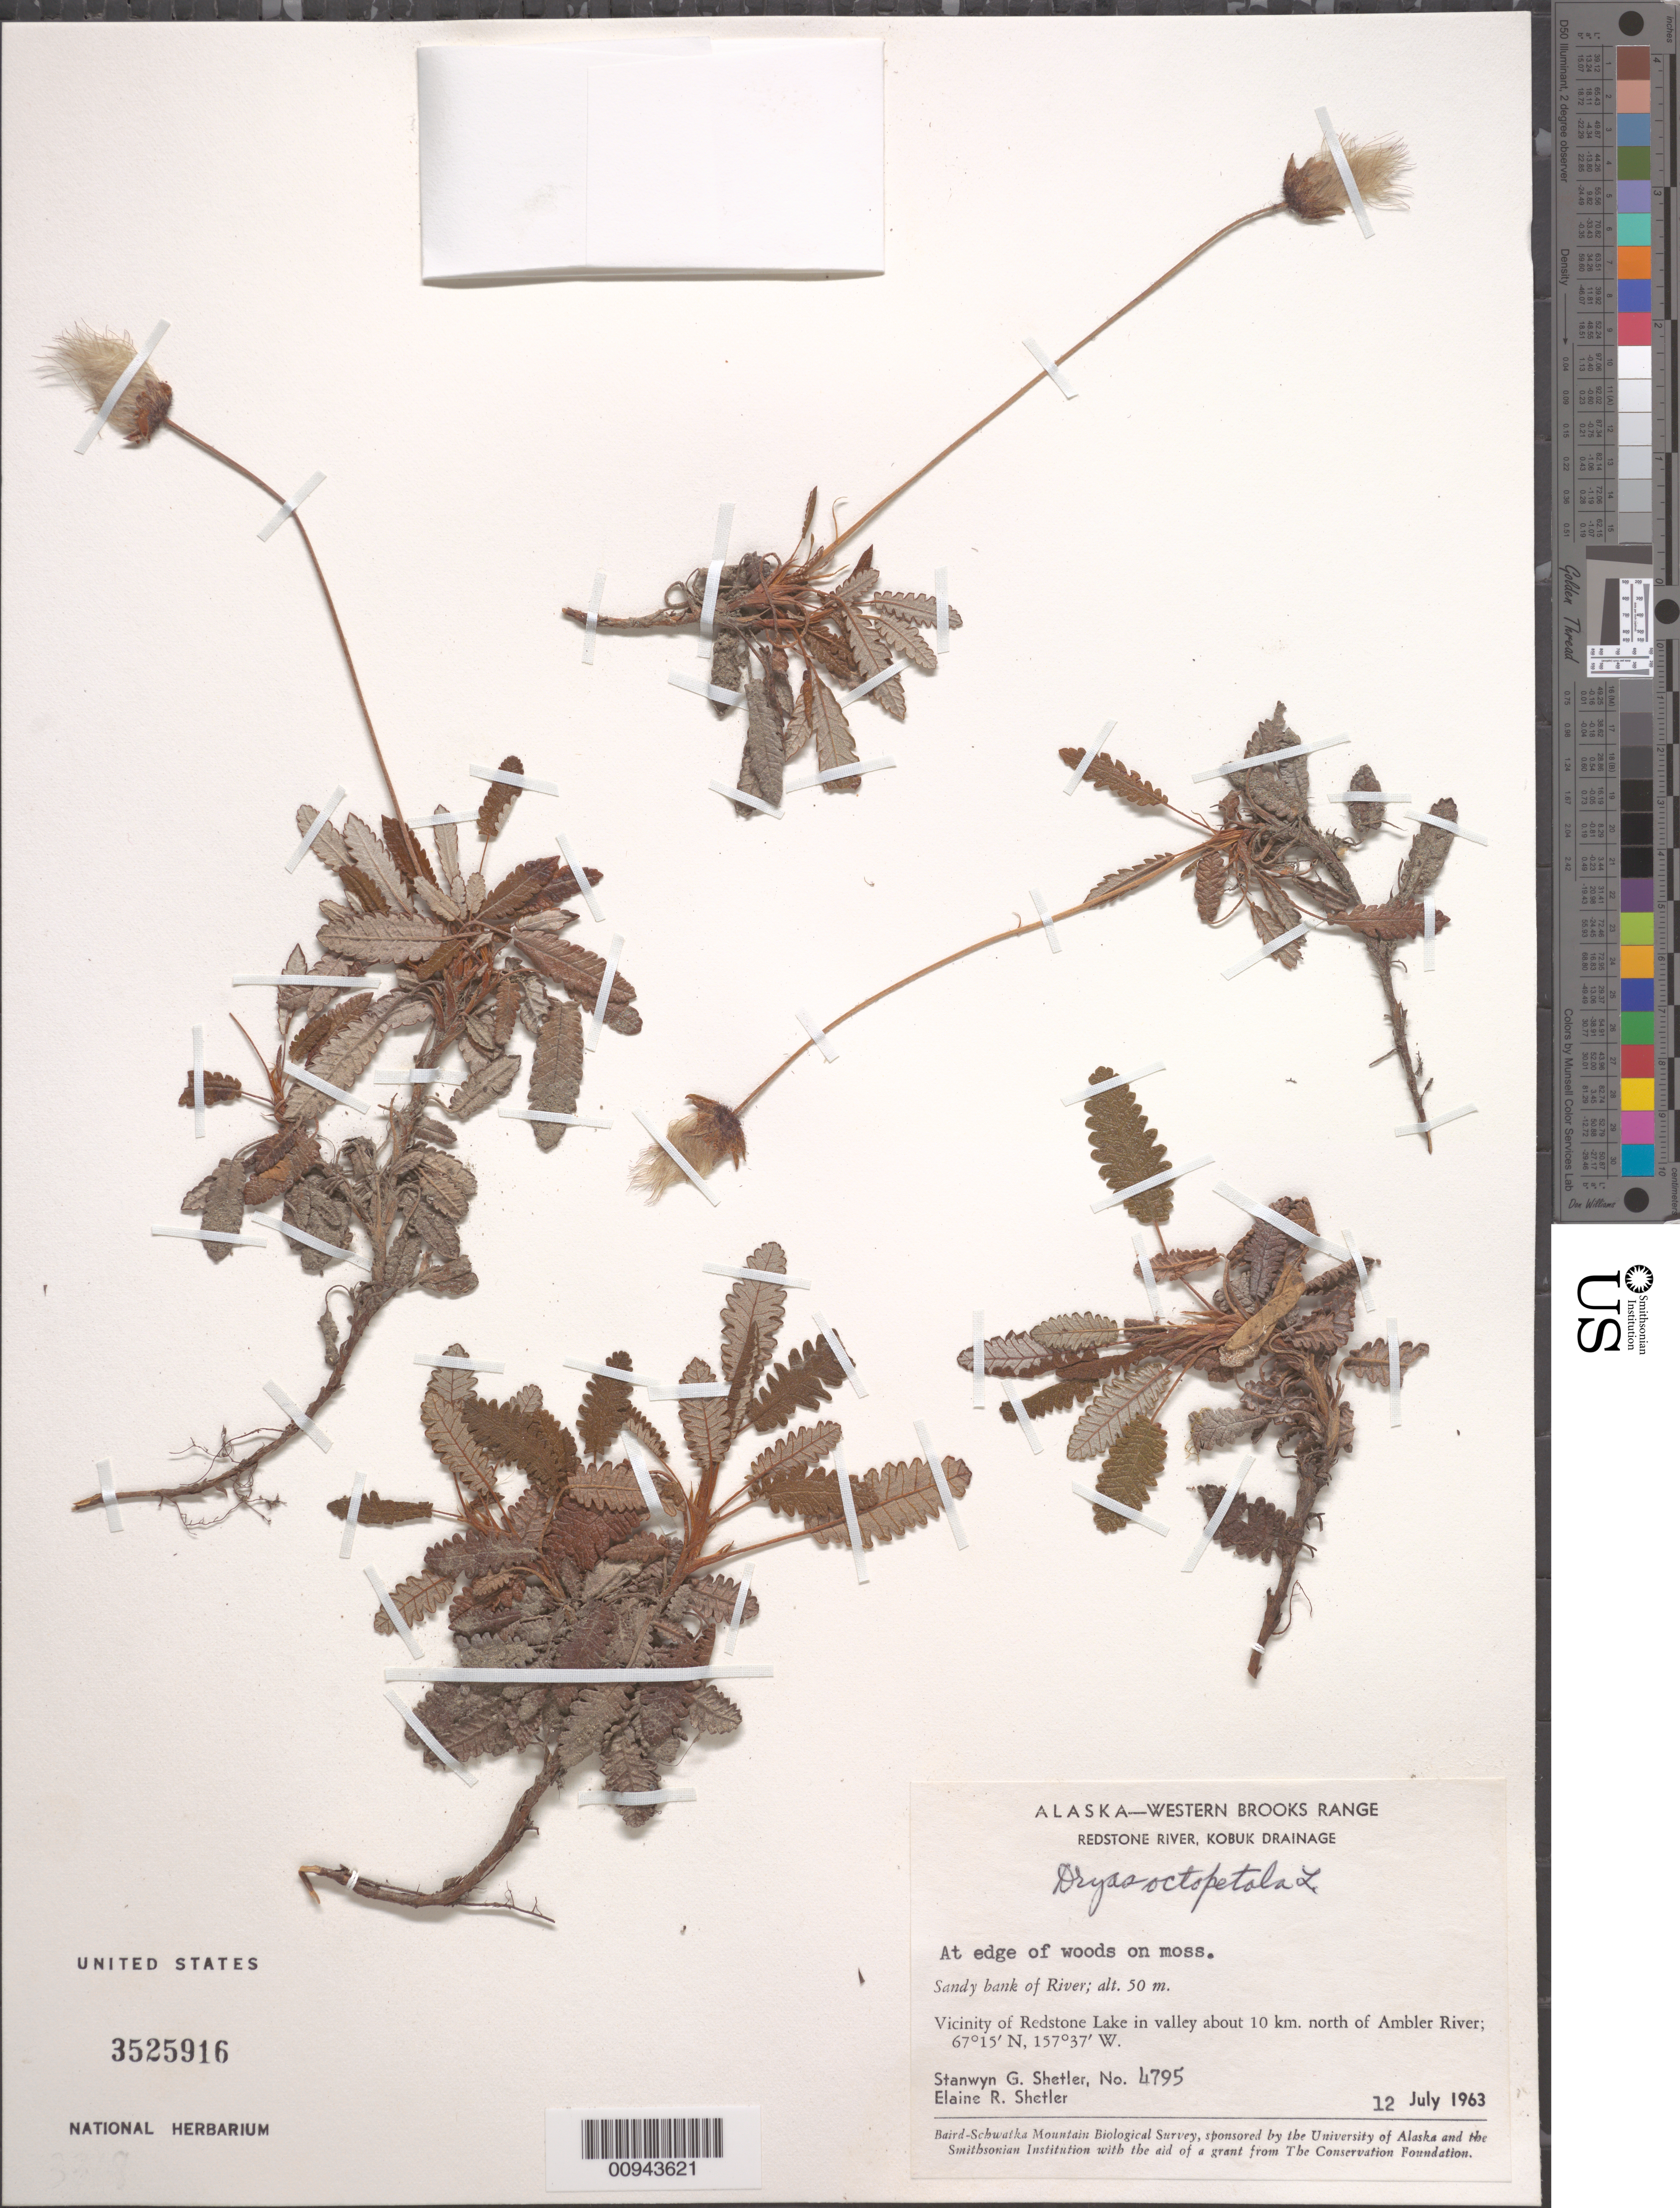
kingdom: Plantae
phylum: Tracheophyta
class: Magnoliopsida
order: Rosales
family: Rosaceae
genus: Dryas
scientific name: Dryas octopetala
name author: L.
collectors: S. Shetler & E. R. Shetler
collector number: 4795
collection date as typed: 12 Jul 1963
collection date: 1963-07-12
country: United States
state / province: Alaska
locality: Vicinity of Redstone Lake in valley about 10 km. north of Ambler River. Western Brooks Range, Redstone River, Kobuk Drainage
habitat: Sandy bank of River, at edge of woods on moss.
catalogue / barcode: US 3525916